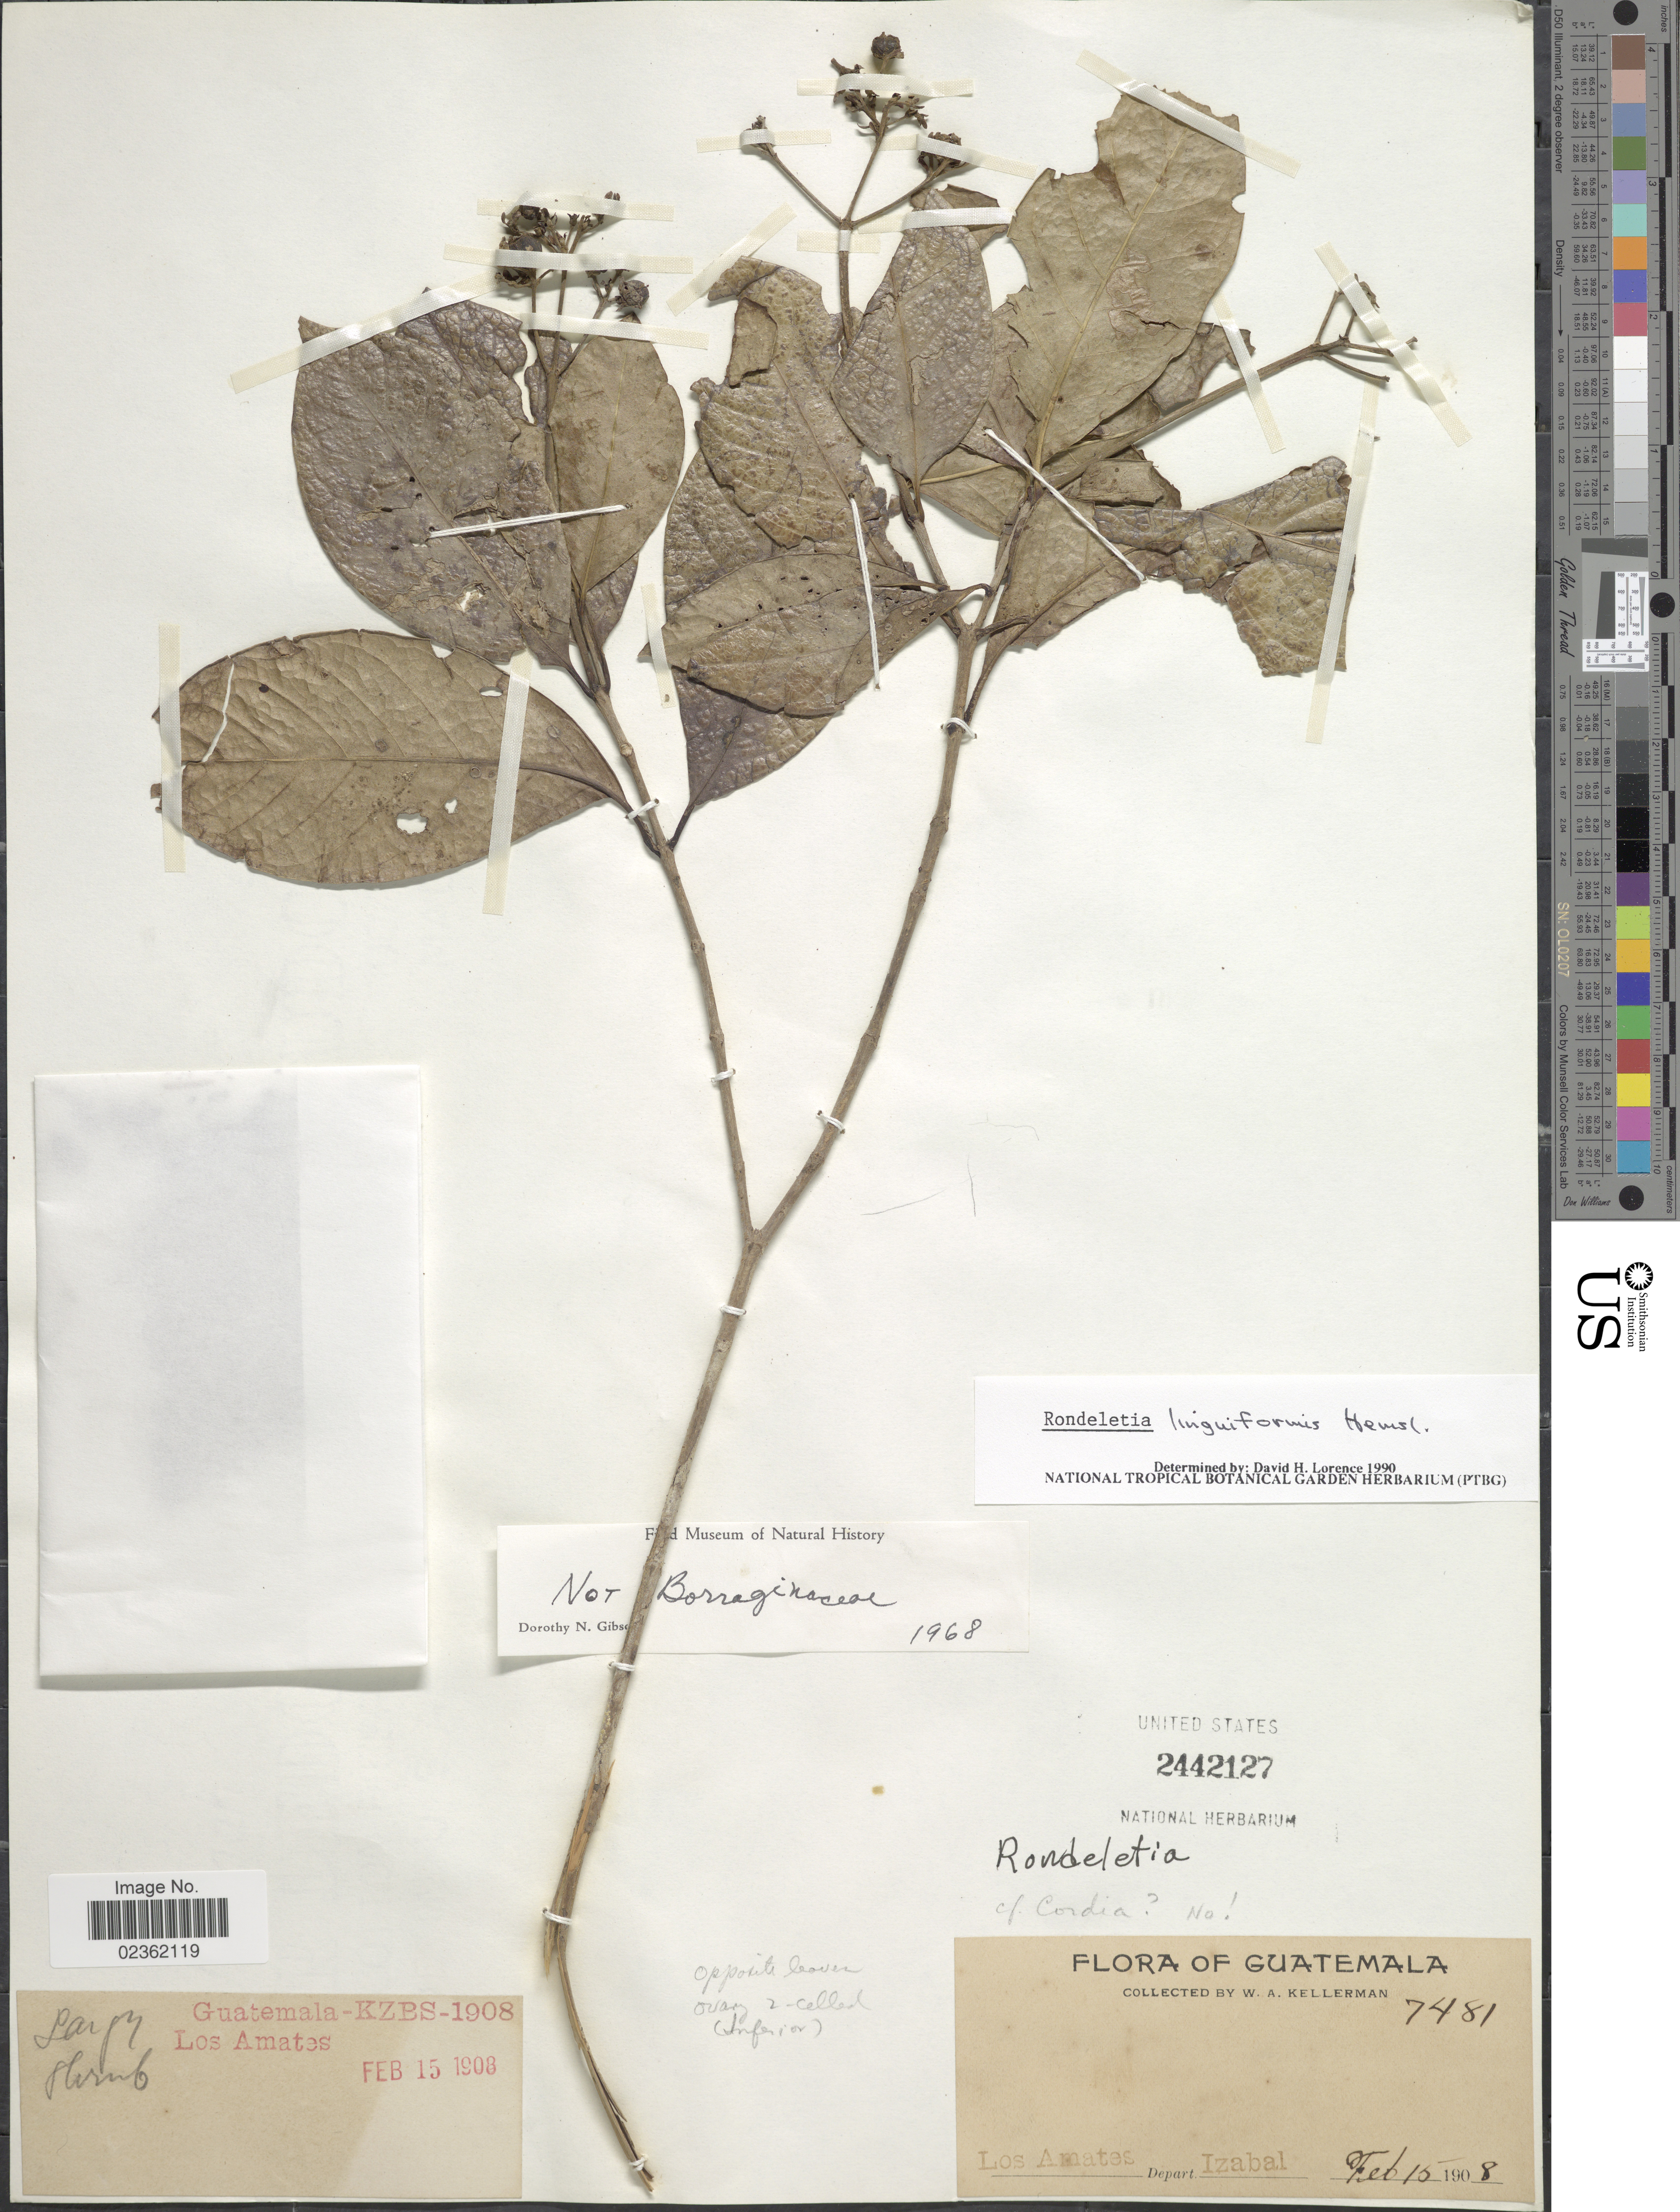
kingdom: Plantae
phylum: Tracheophyta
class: Magnoliopsida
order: Gentianales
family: Rubiaceae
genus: Rondeletia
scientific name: Rondeletia linguiformis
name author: Hemsl.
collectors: W. Kellerman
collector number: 7481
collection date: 1908-02-15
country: Guatemala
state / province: Izabal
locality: Los Amates.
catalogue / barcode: US 2442127